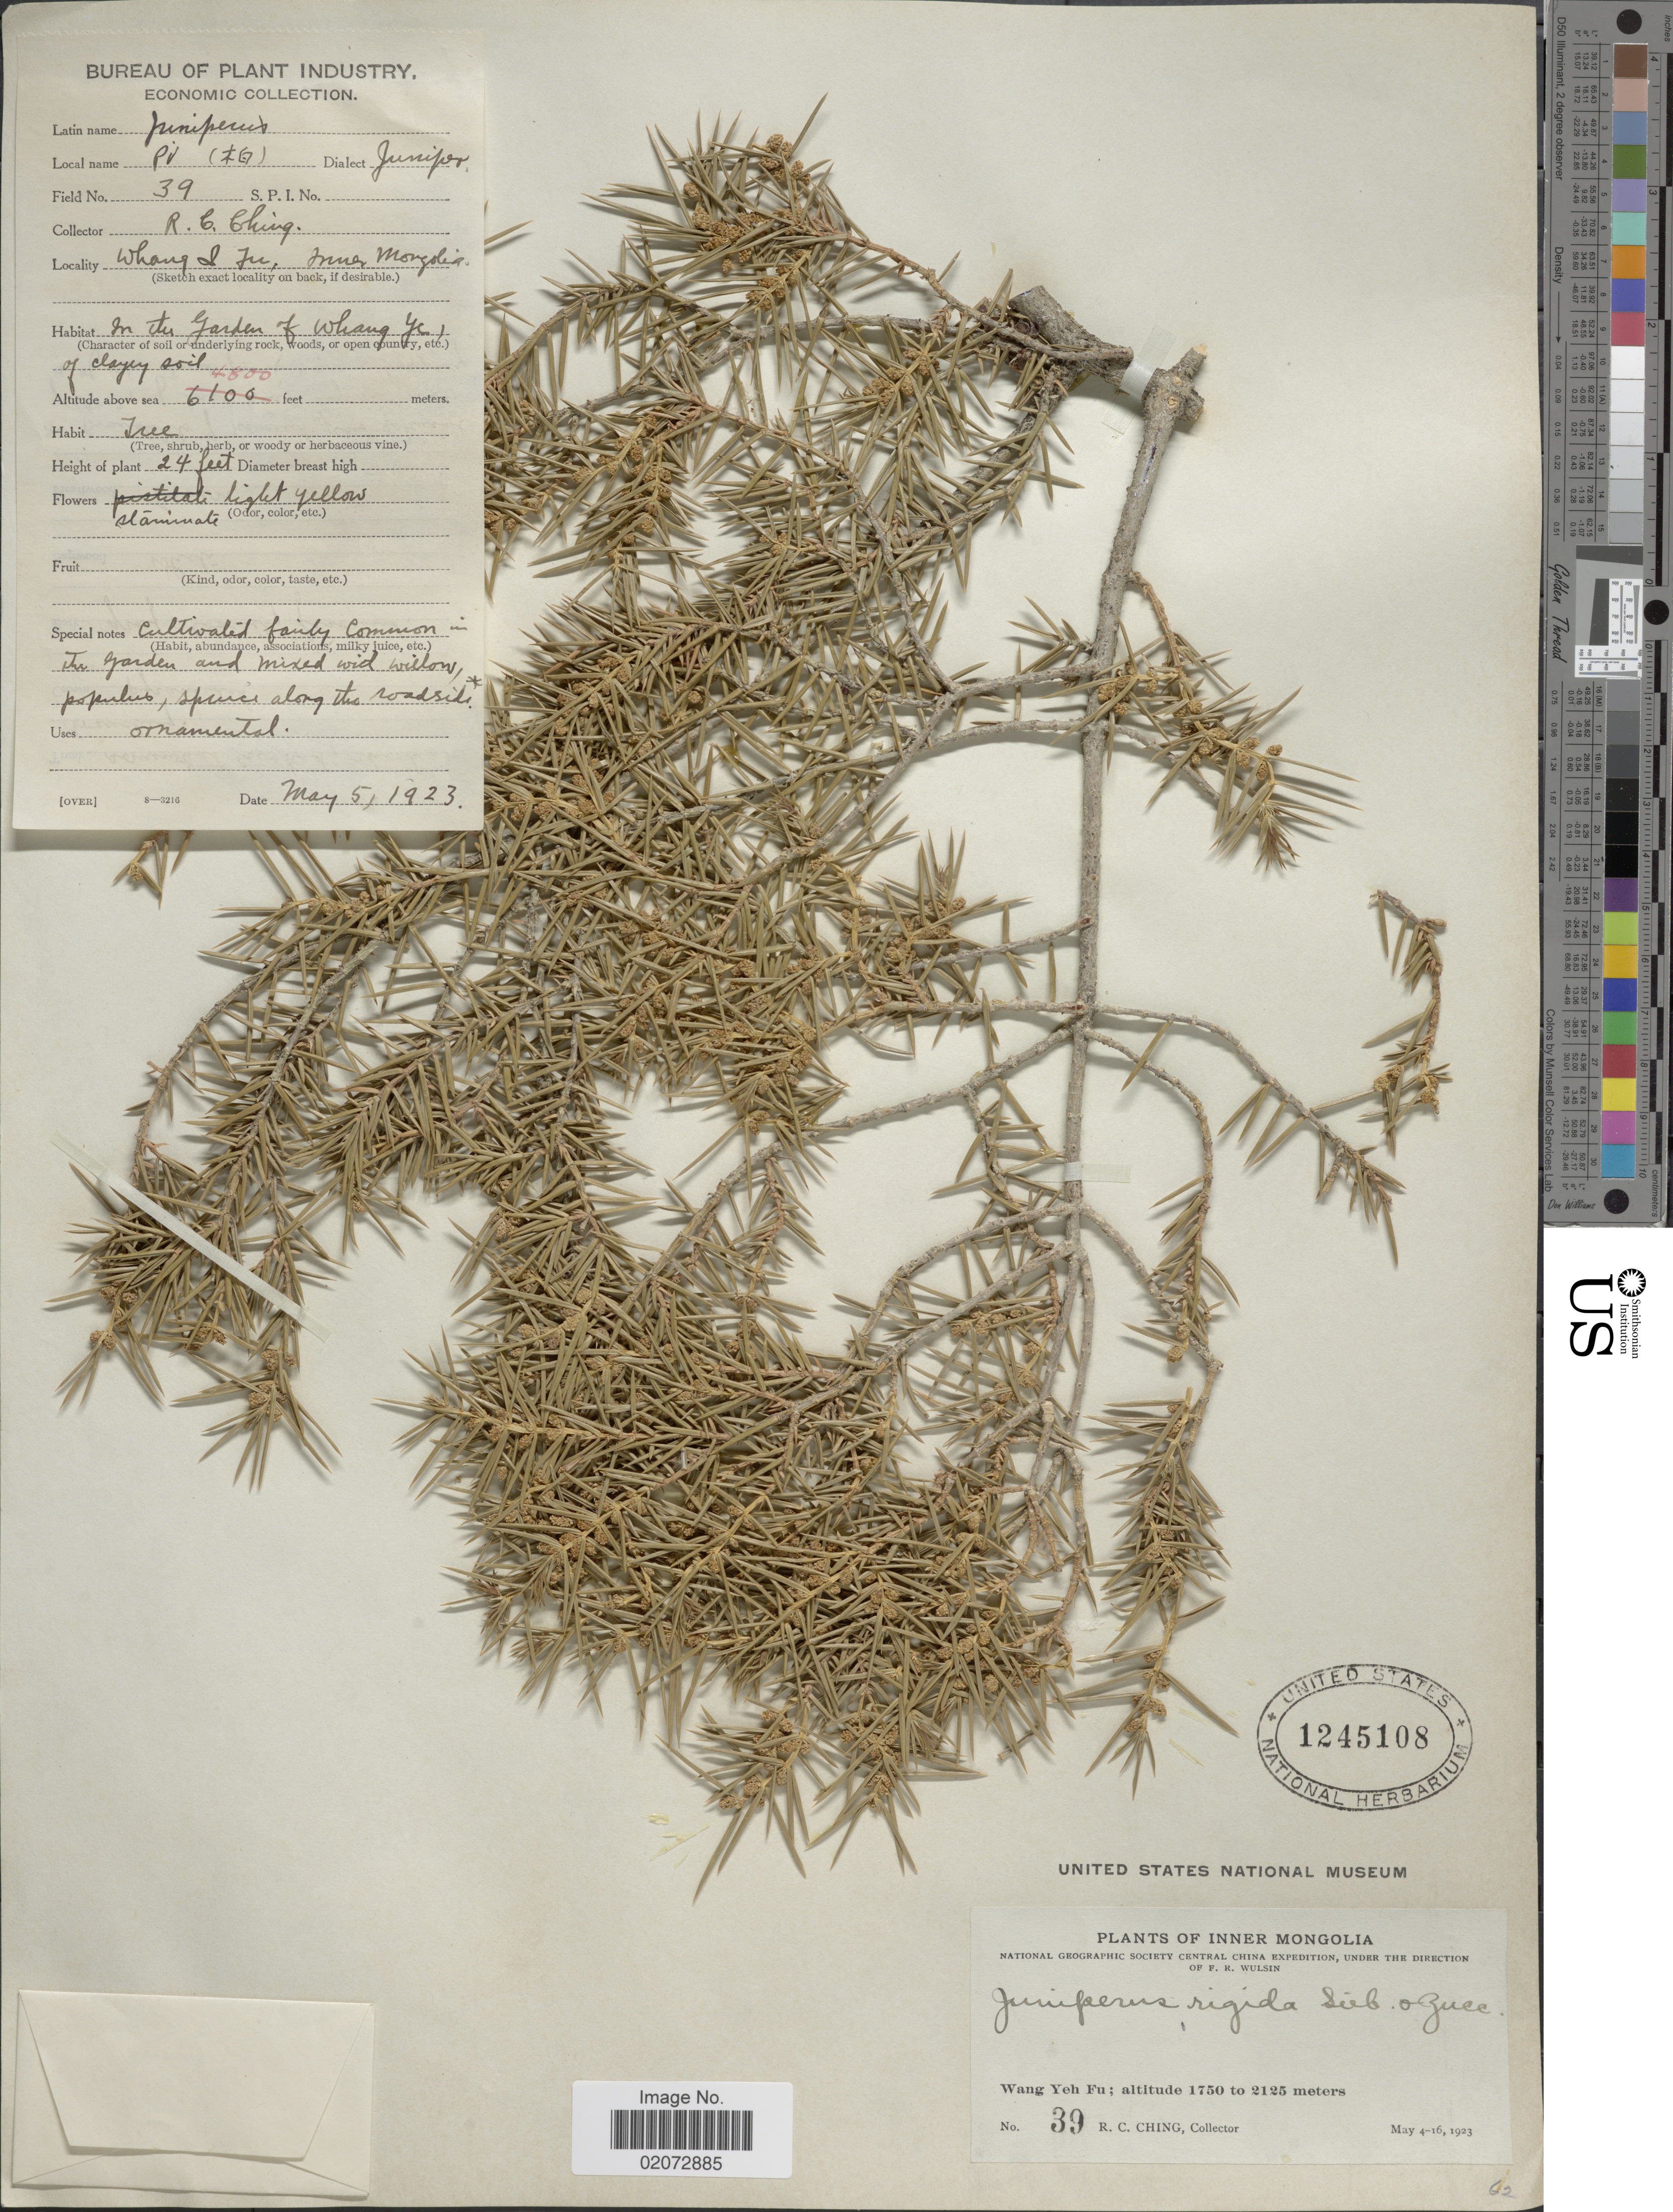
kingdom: Plantae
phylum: Tracheophyta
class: Pinopsida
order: Pinales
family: Cupressaceae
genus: Juniperus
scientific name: Juniperus rigida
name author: Siebold & Zucc.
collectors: R. C. Ching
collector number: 39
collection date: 1923-05-05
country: China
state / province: Nei Monggol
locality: Wang Yeh Fu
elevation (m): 1463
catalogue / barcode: US 1245108